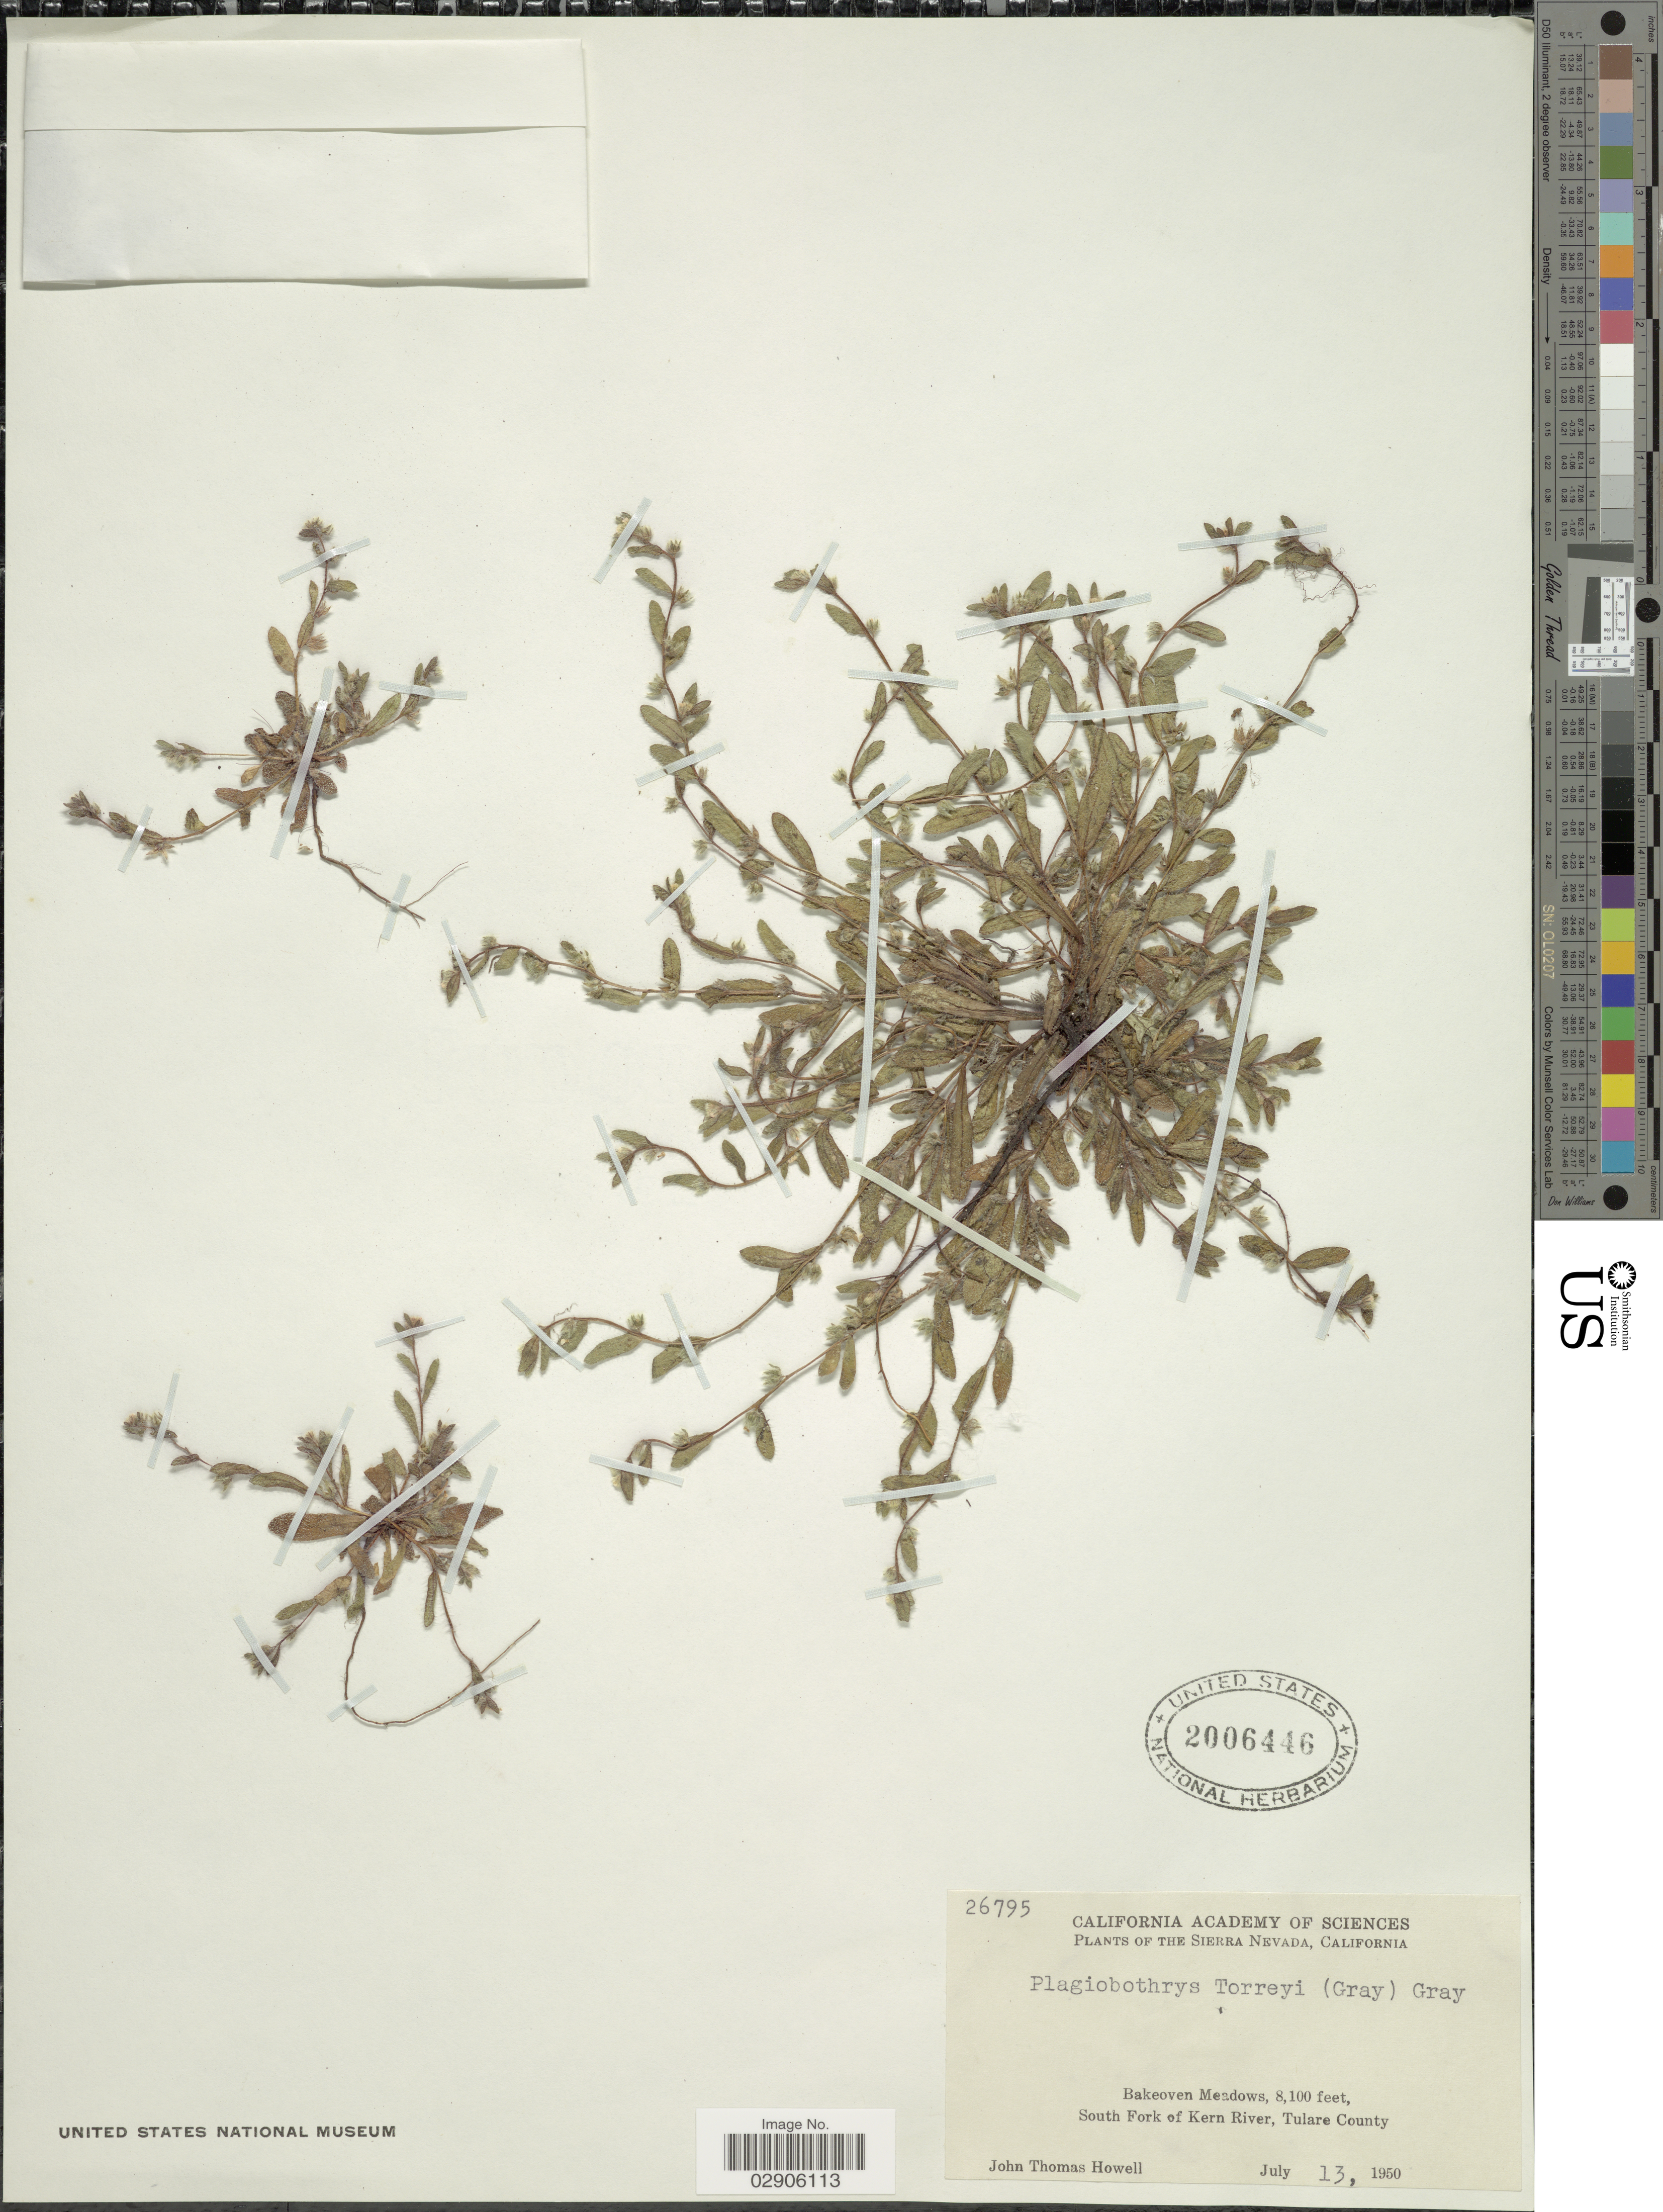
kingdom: Plantae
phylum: Tracheophyta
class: Magnoliopsida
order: Boraginales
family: Boraginaceae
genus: Plagiobothrys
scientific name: Plagiobothrys torreyi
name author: A. Gray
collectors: J. T. Howell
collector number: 26795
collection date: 1950-07-13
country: United States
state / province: California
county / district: Tulare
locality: The Sierra Nevada, California, Bakeoven Meadows, South Fork of Kern River, Tulare County.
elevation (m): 2469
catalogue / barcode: US 2006446